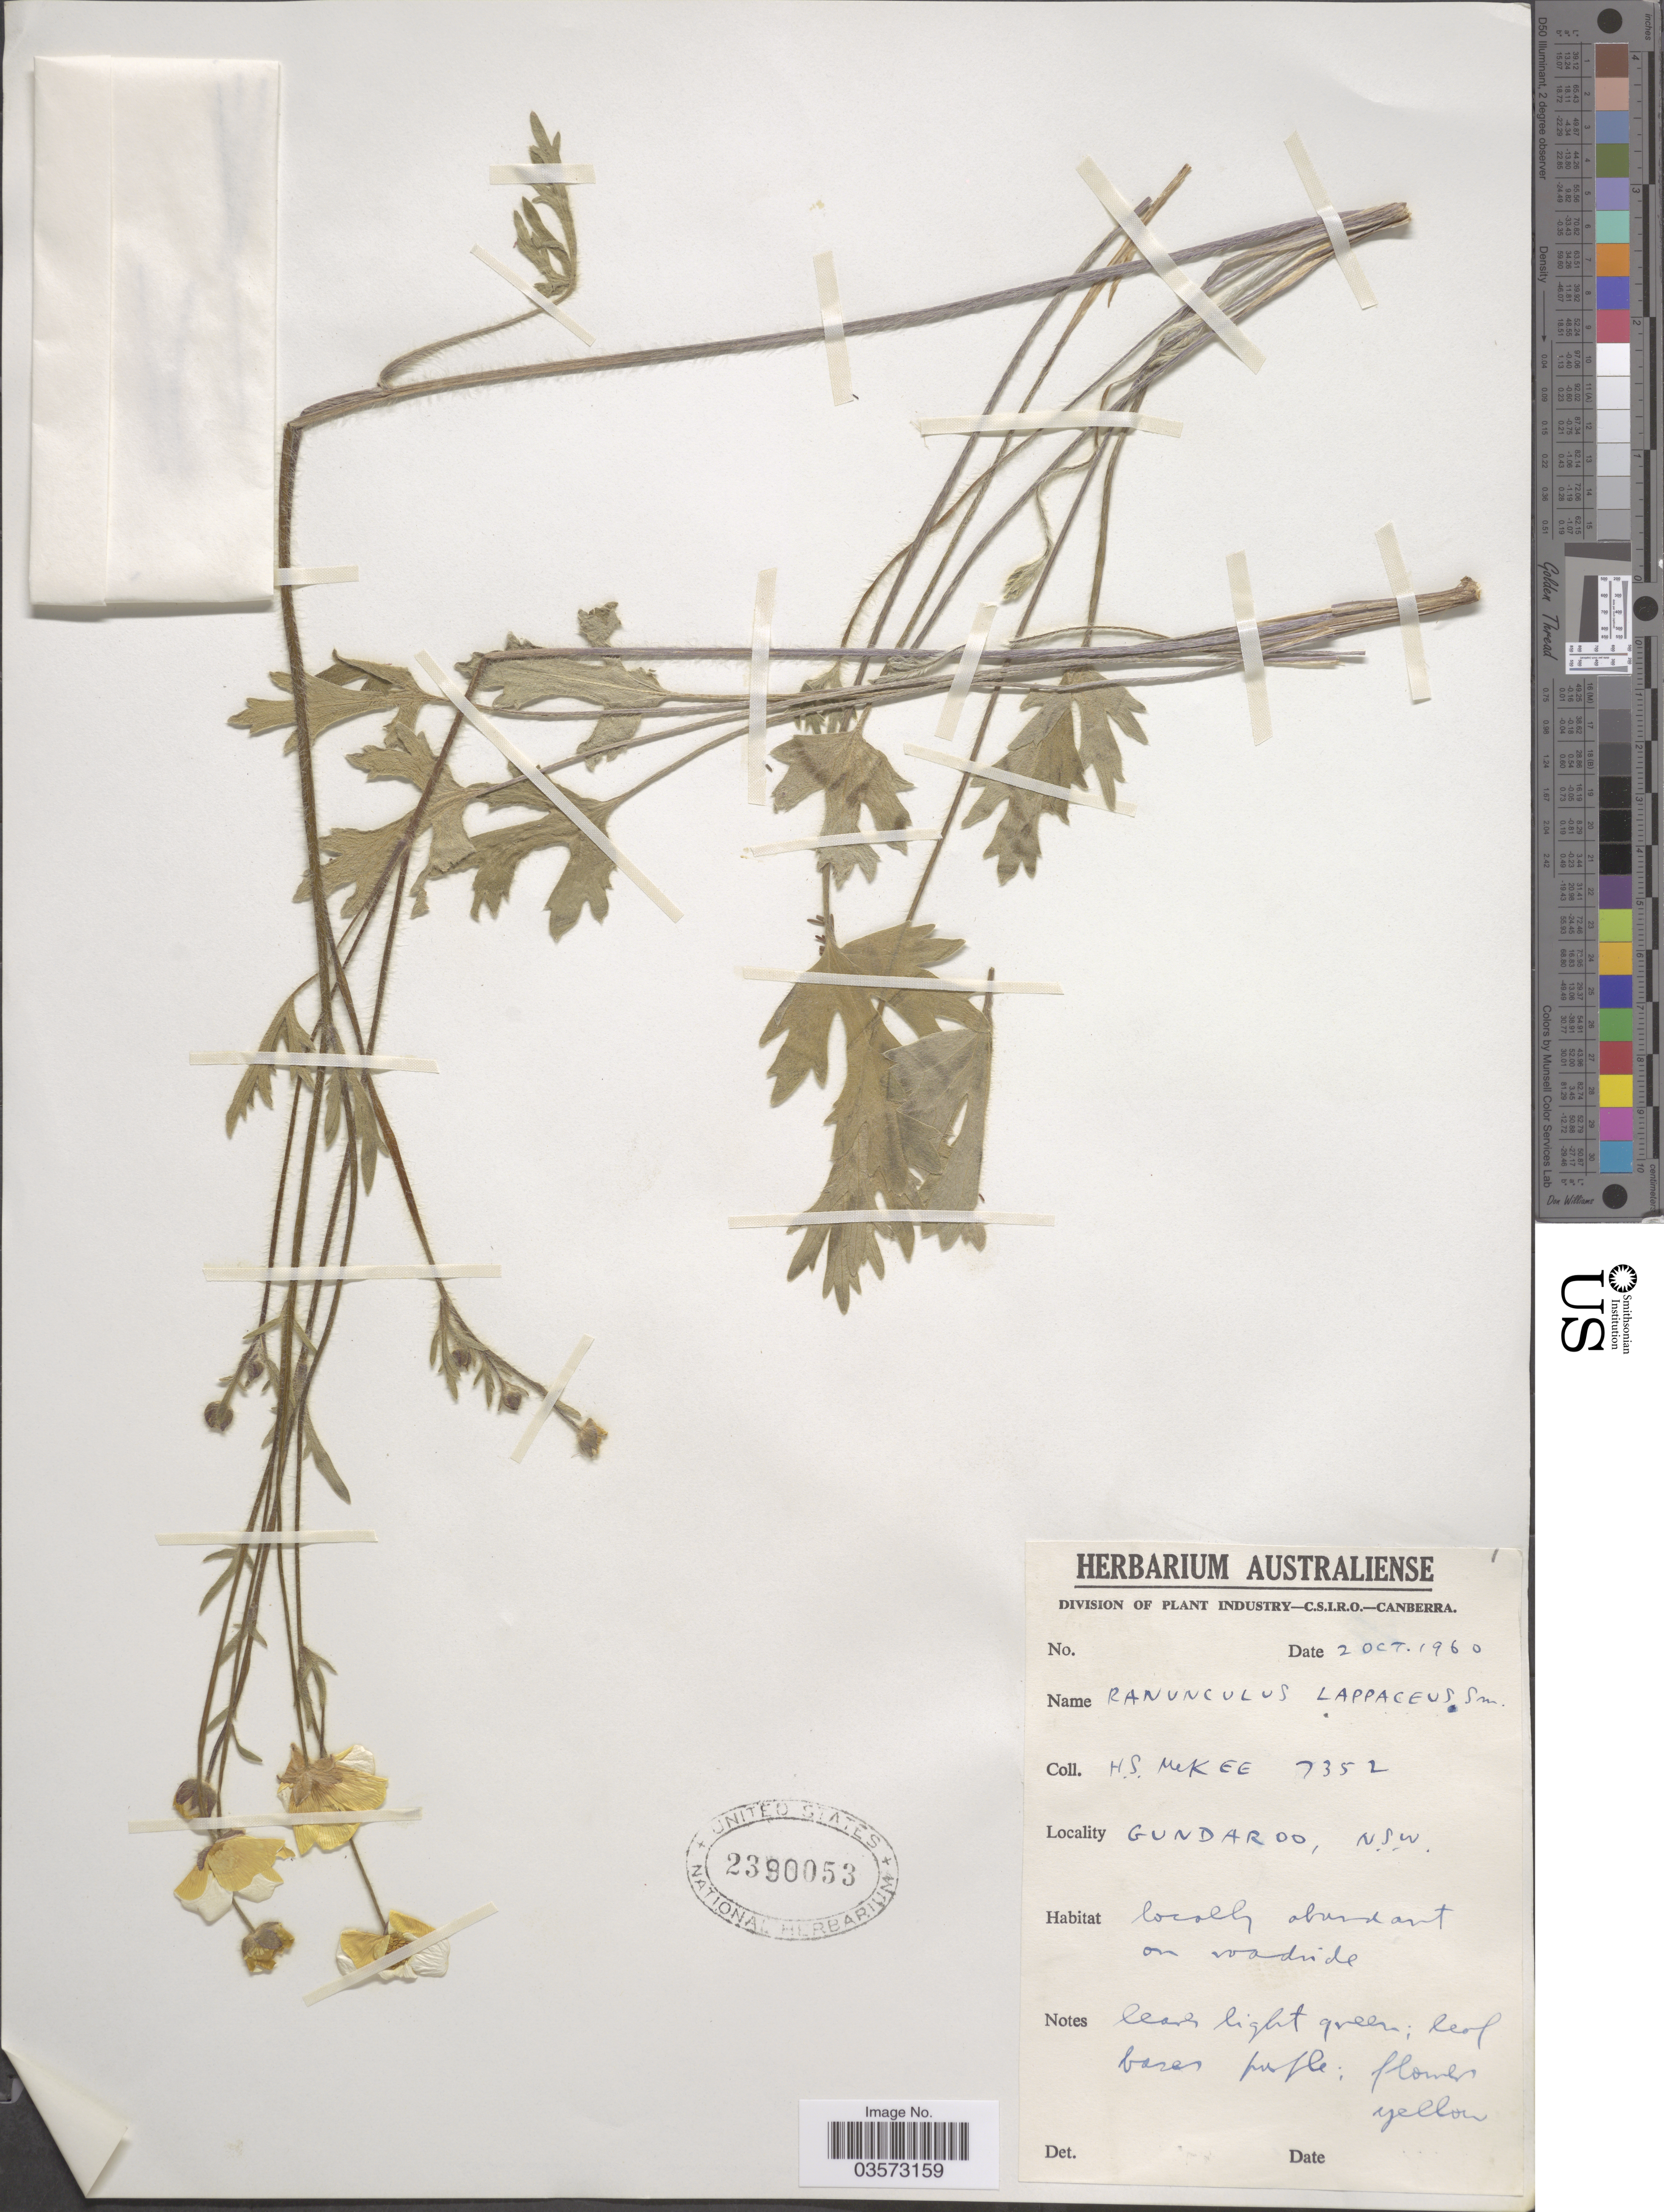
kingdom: Plantae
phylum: Tracheophyta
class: Magnoliopsida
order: Ranunculales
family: Ranunculaceae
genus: Ranunculus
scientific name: Ranunculus lappaceus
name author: Sm.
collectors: H. S. McKee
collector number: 7352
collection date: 1960-10-02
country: Australia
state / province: New South Wales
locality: Gundaroo.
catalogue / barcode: US 2390053